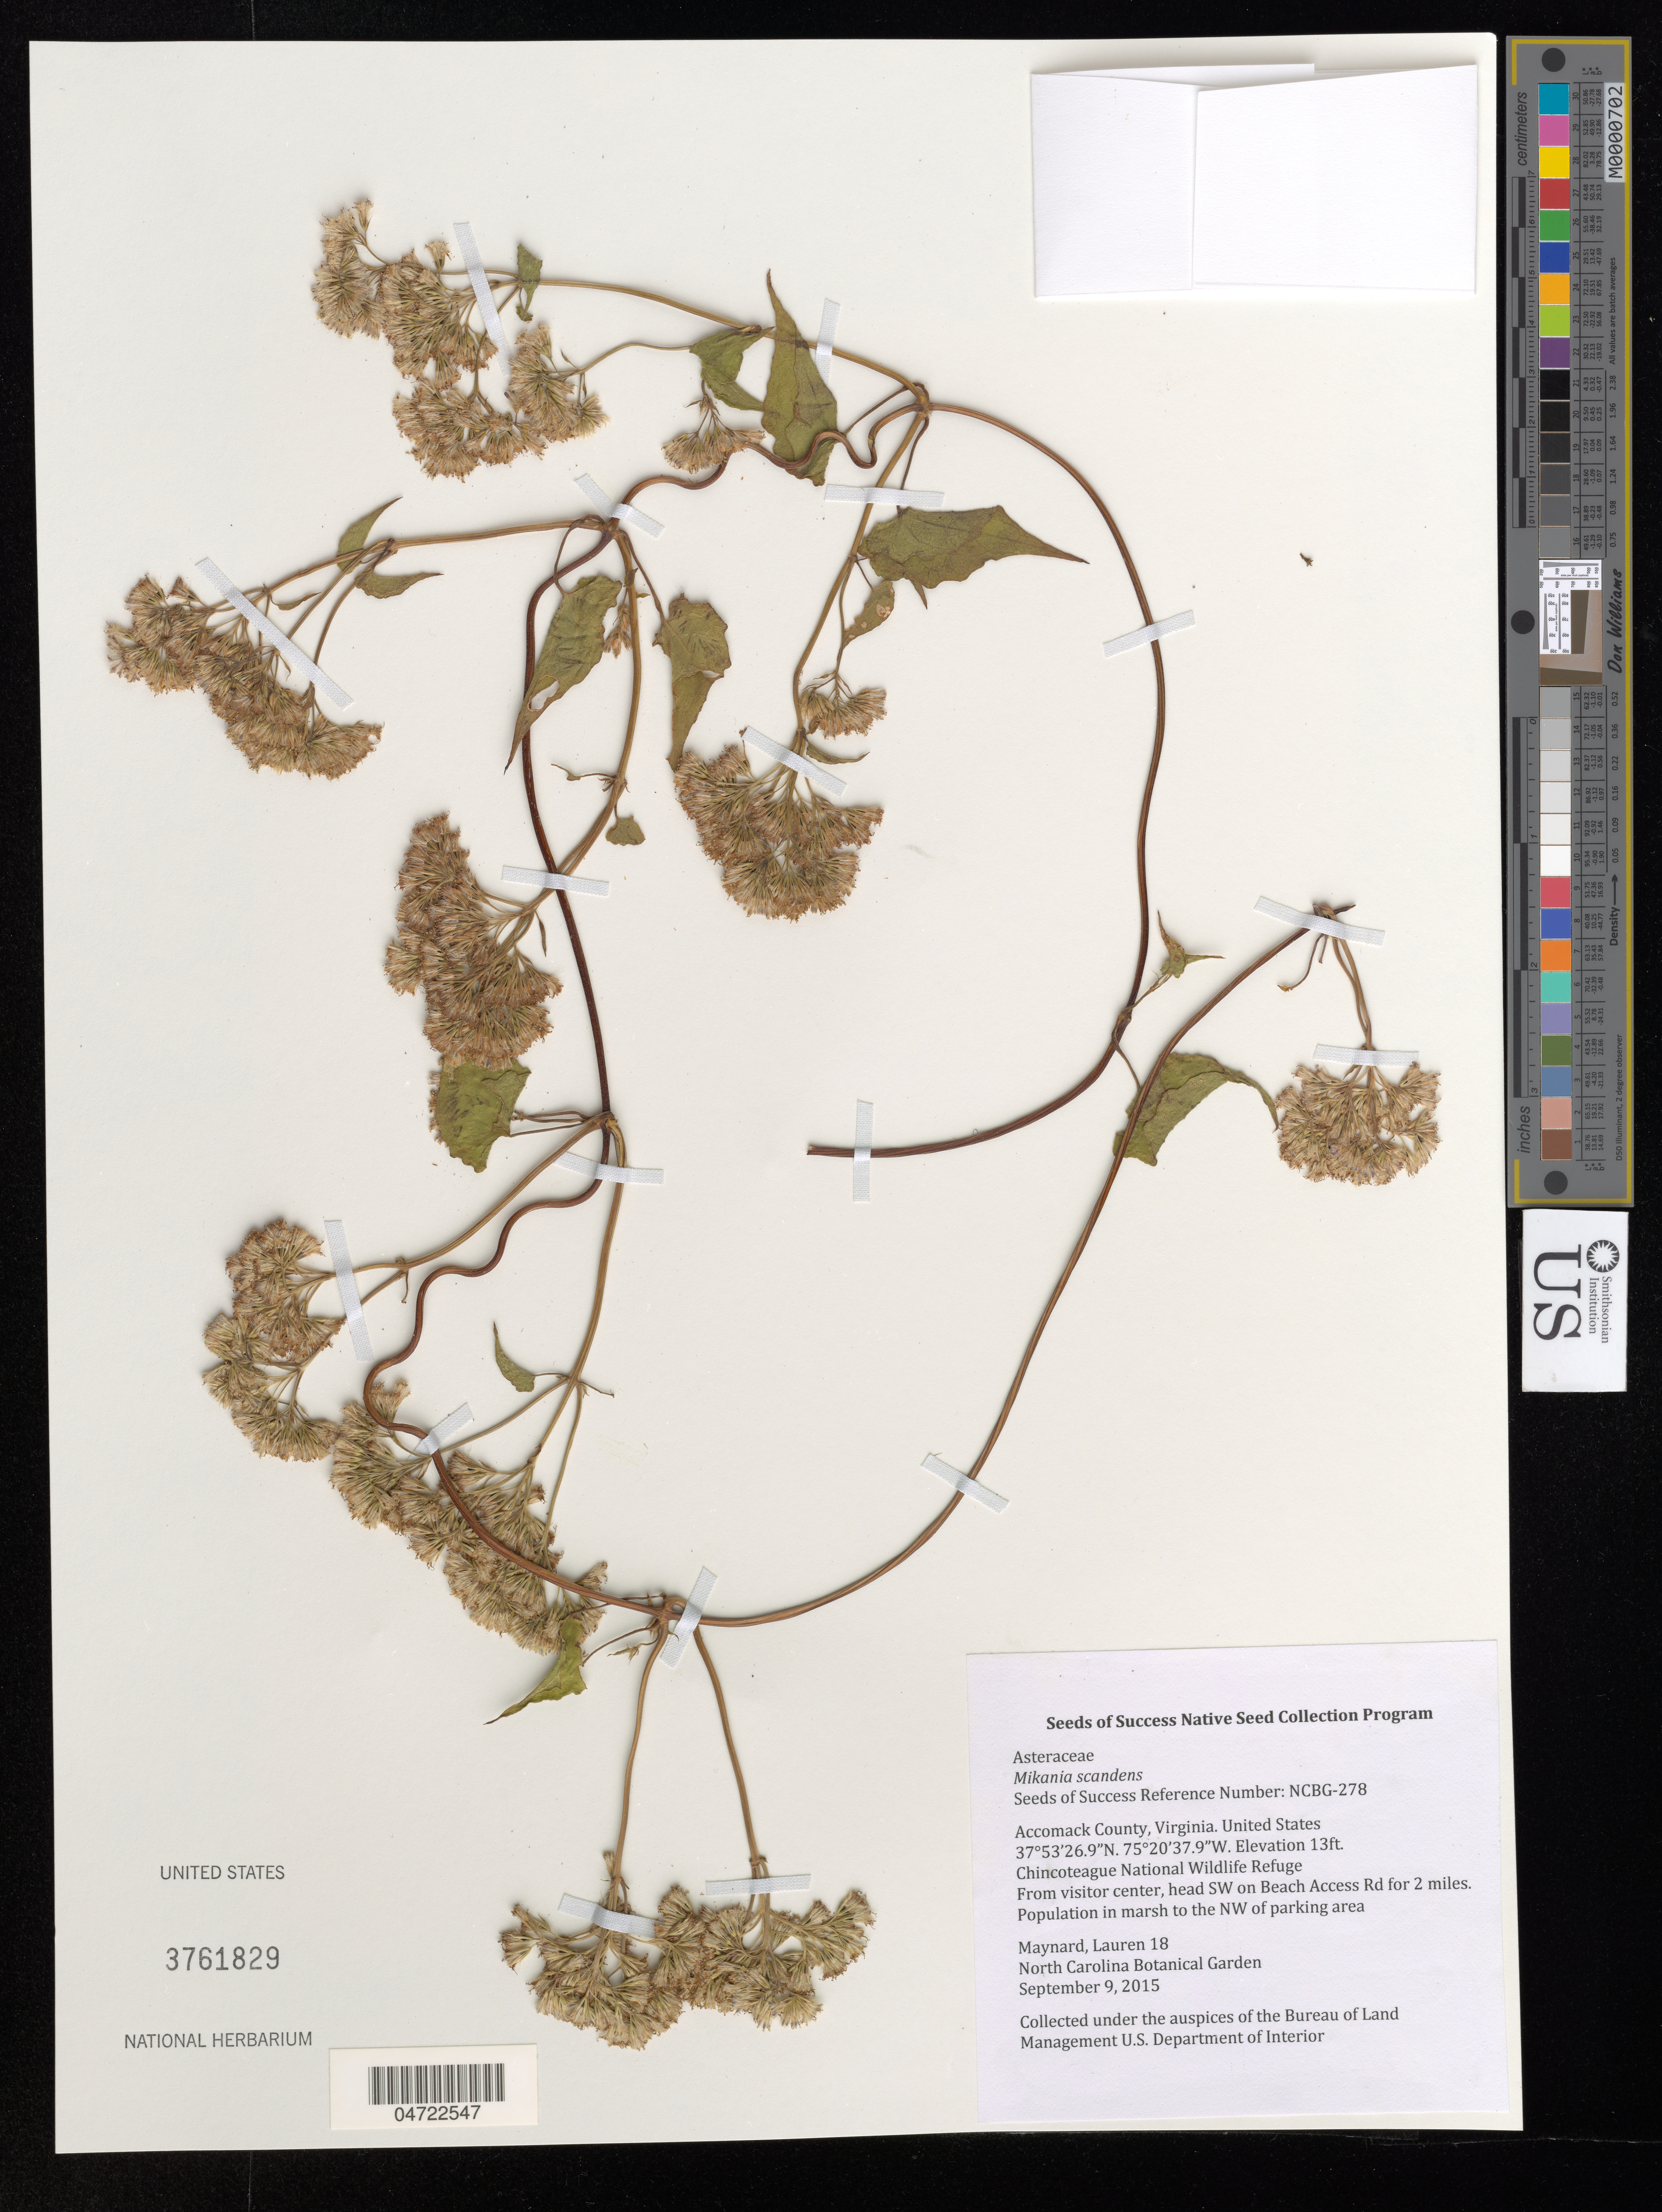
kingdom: Plantae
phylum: Tracheophyta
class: Magnoliopsida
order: Asterales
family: Asteraceae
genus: Mikania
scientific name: Mikania scandens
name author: (L.) Willd.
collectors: L. Maynard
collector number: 18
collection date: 2015-09-09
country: United States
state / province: Virginia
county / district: Accomack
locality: Chincoteague National Wildlife Refuge. From visitor center, head SW on Beach Access Rd for 2 miles. Population in marsh to the NW of parking area.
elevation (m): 4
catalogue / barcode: US 3761829